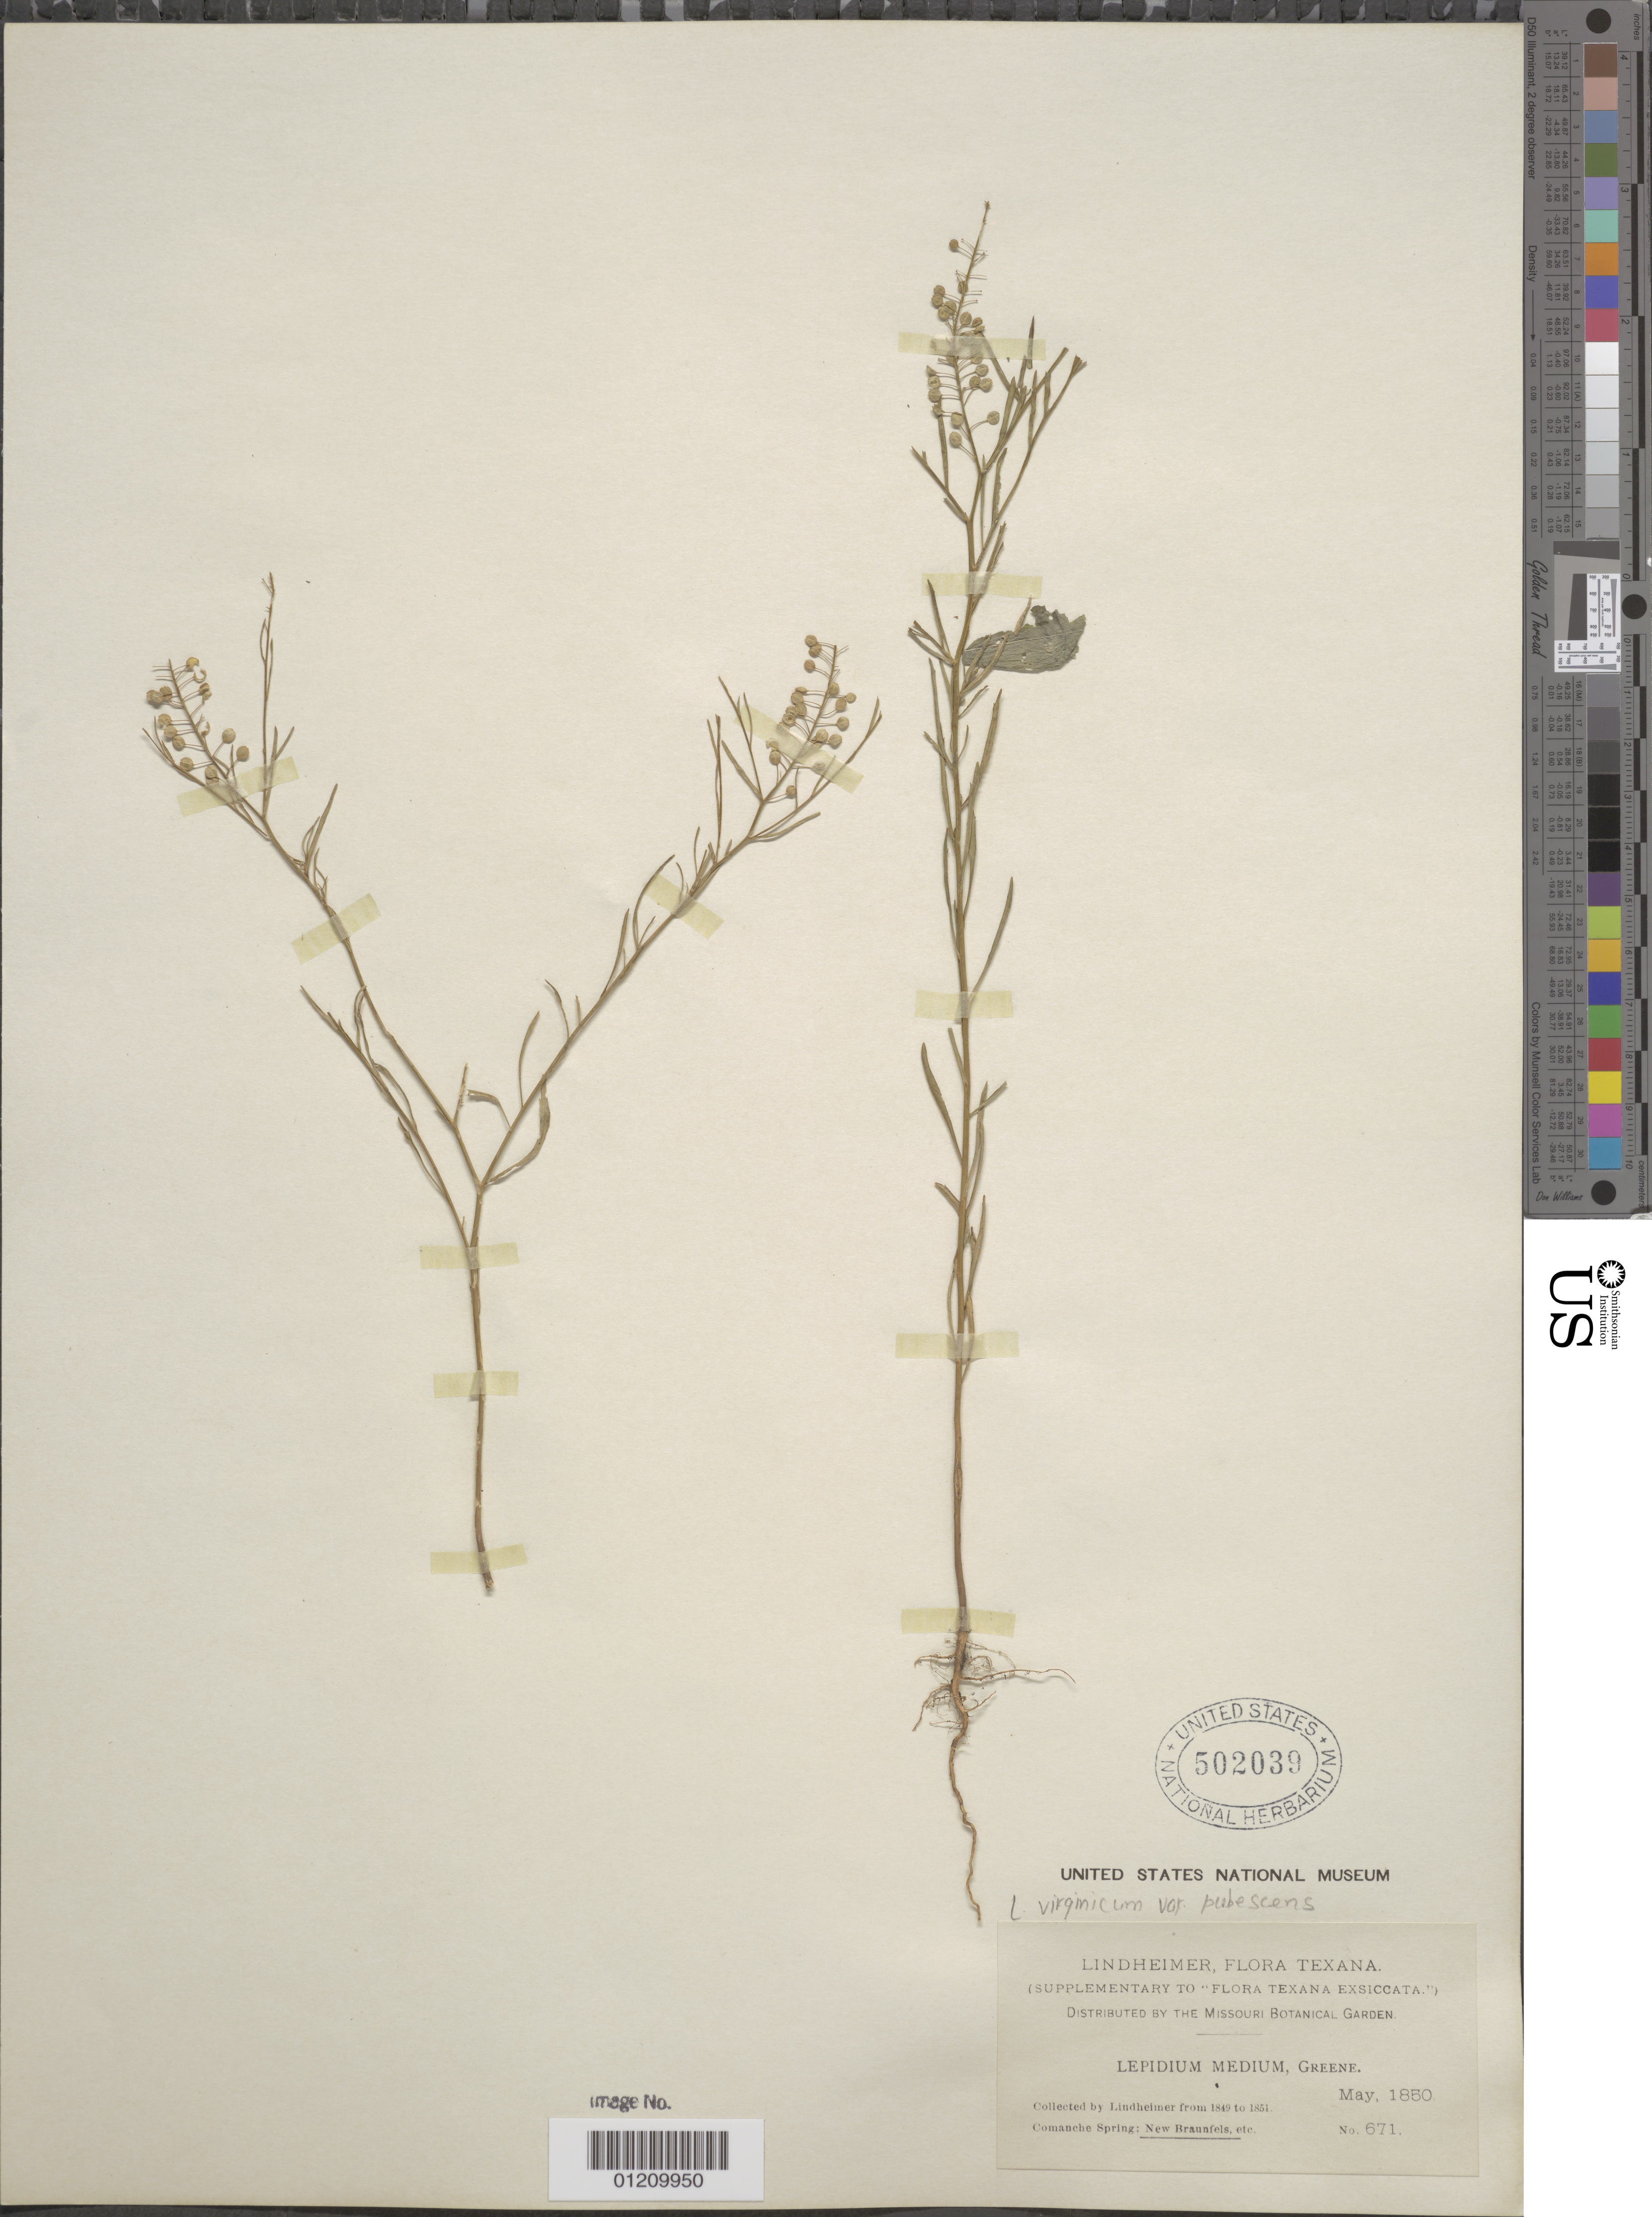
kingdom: Plantae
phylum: Tracheophyta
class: Magnoliopsida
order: Brassicales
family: Brassicaceae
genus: Lepidium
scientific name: Lepidium virginicum var. pubescens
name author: (Greene) C.L. Hitchc.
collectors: F. J. Lindheimer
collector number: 671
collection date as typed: May 1850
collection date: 1850-05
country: United States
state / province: Texas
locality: Comanche Spring : New Braunfels.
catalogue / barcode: US 502039